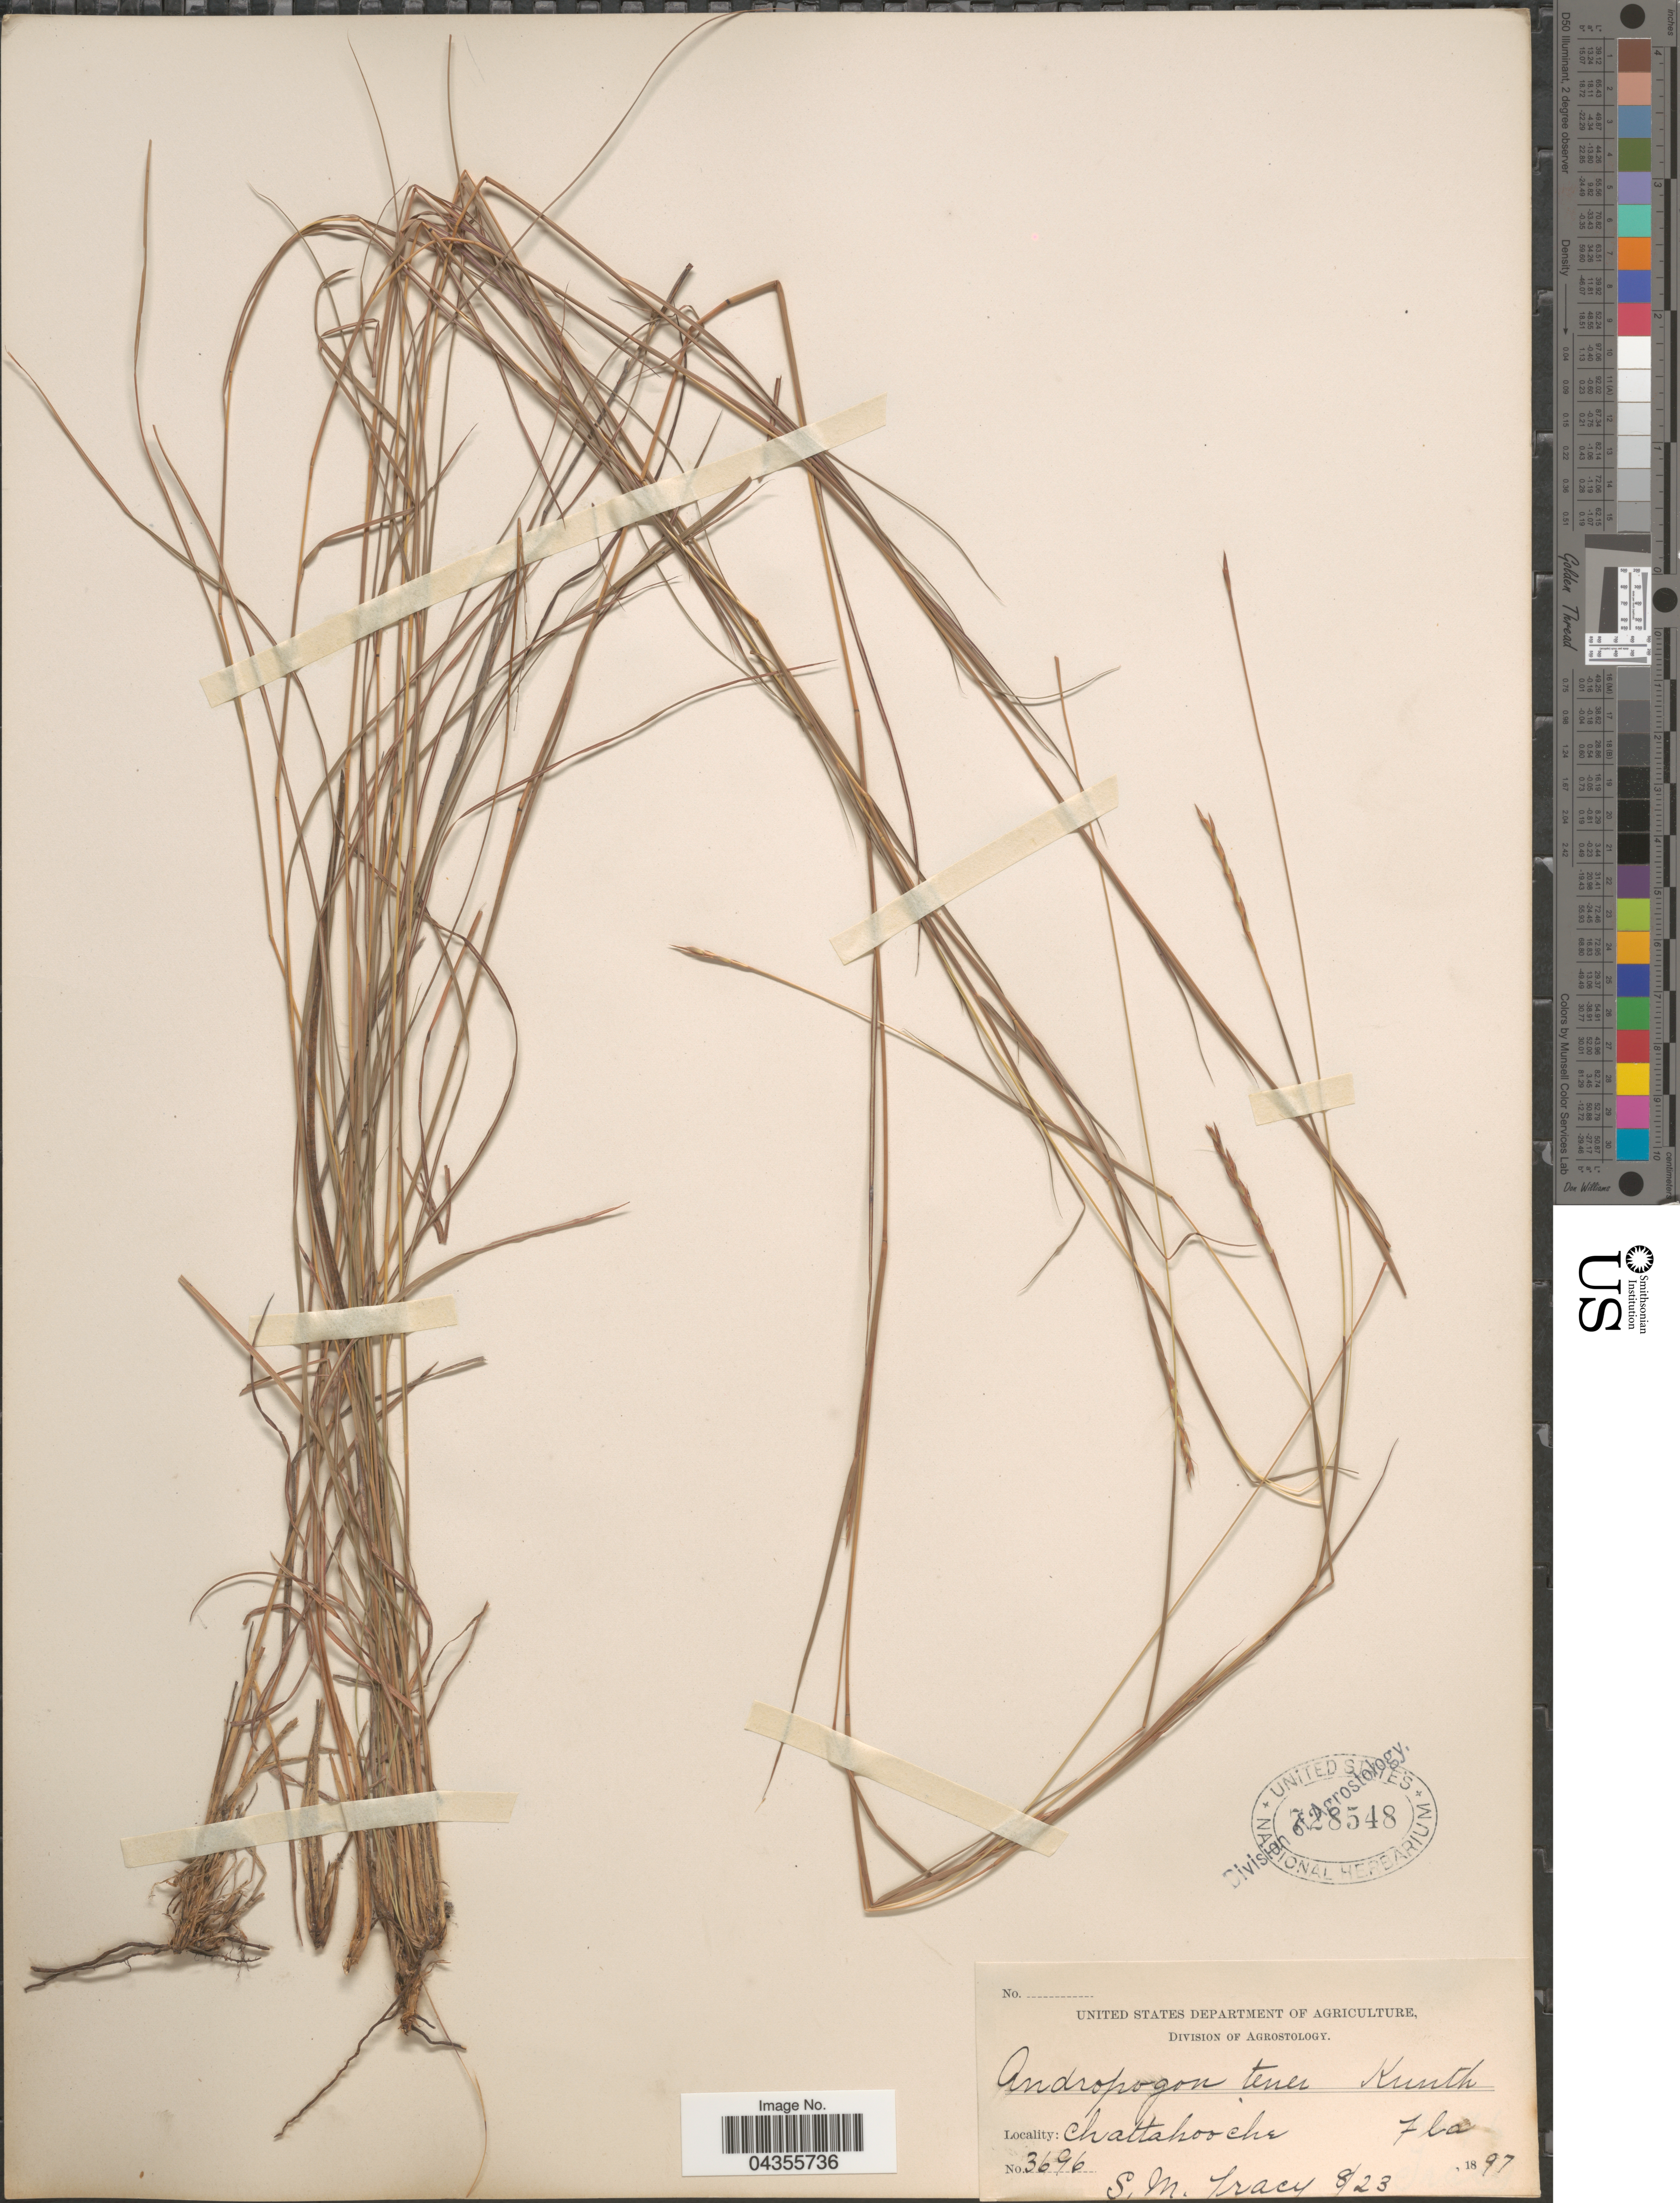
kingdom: Plantae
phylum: Tracheophyta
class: Liliopsida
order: Poales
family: Poaceae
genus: Schizachyrium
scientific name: Schizachyrium tenerum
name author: Nees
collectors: S. M. Tracy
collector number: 3696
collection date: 1897-08-23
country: United States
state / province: Florida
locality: Chattahooche.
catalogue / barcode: US 728548